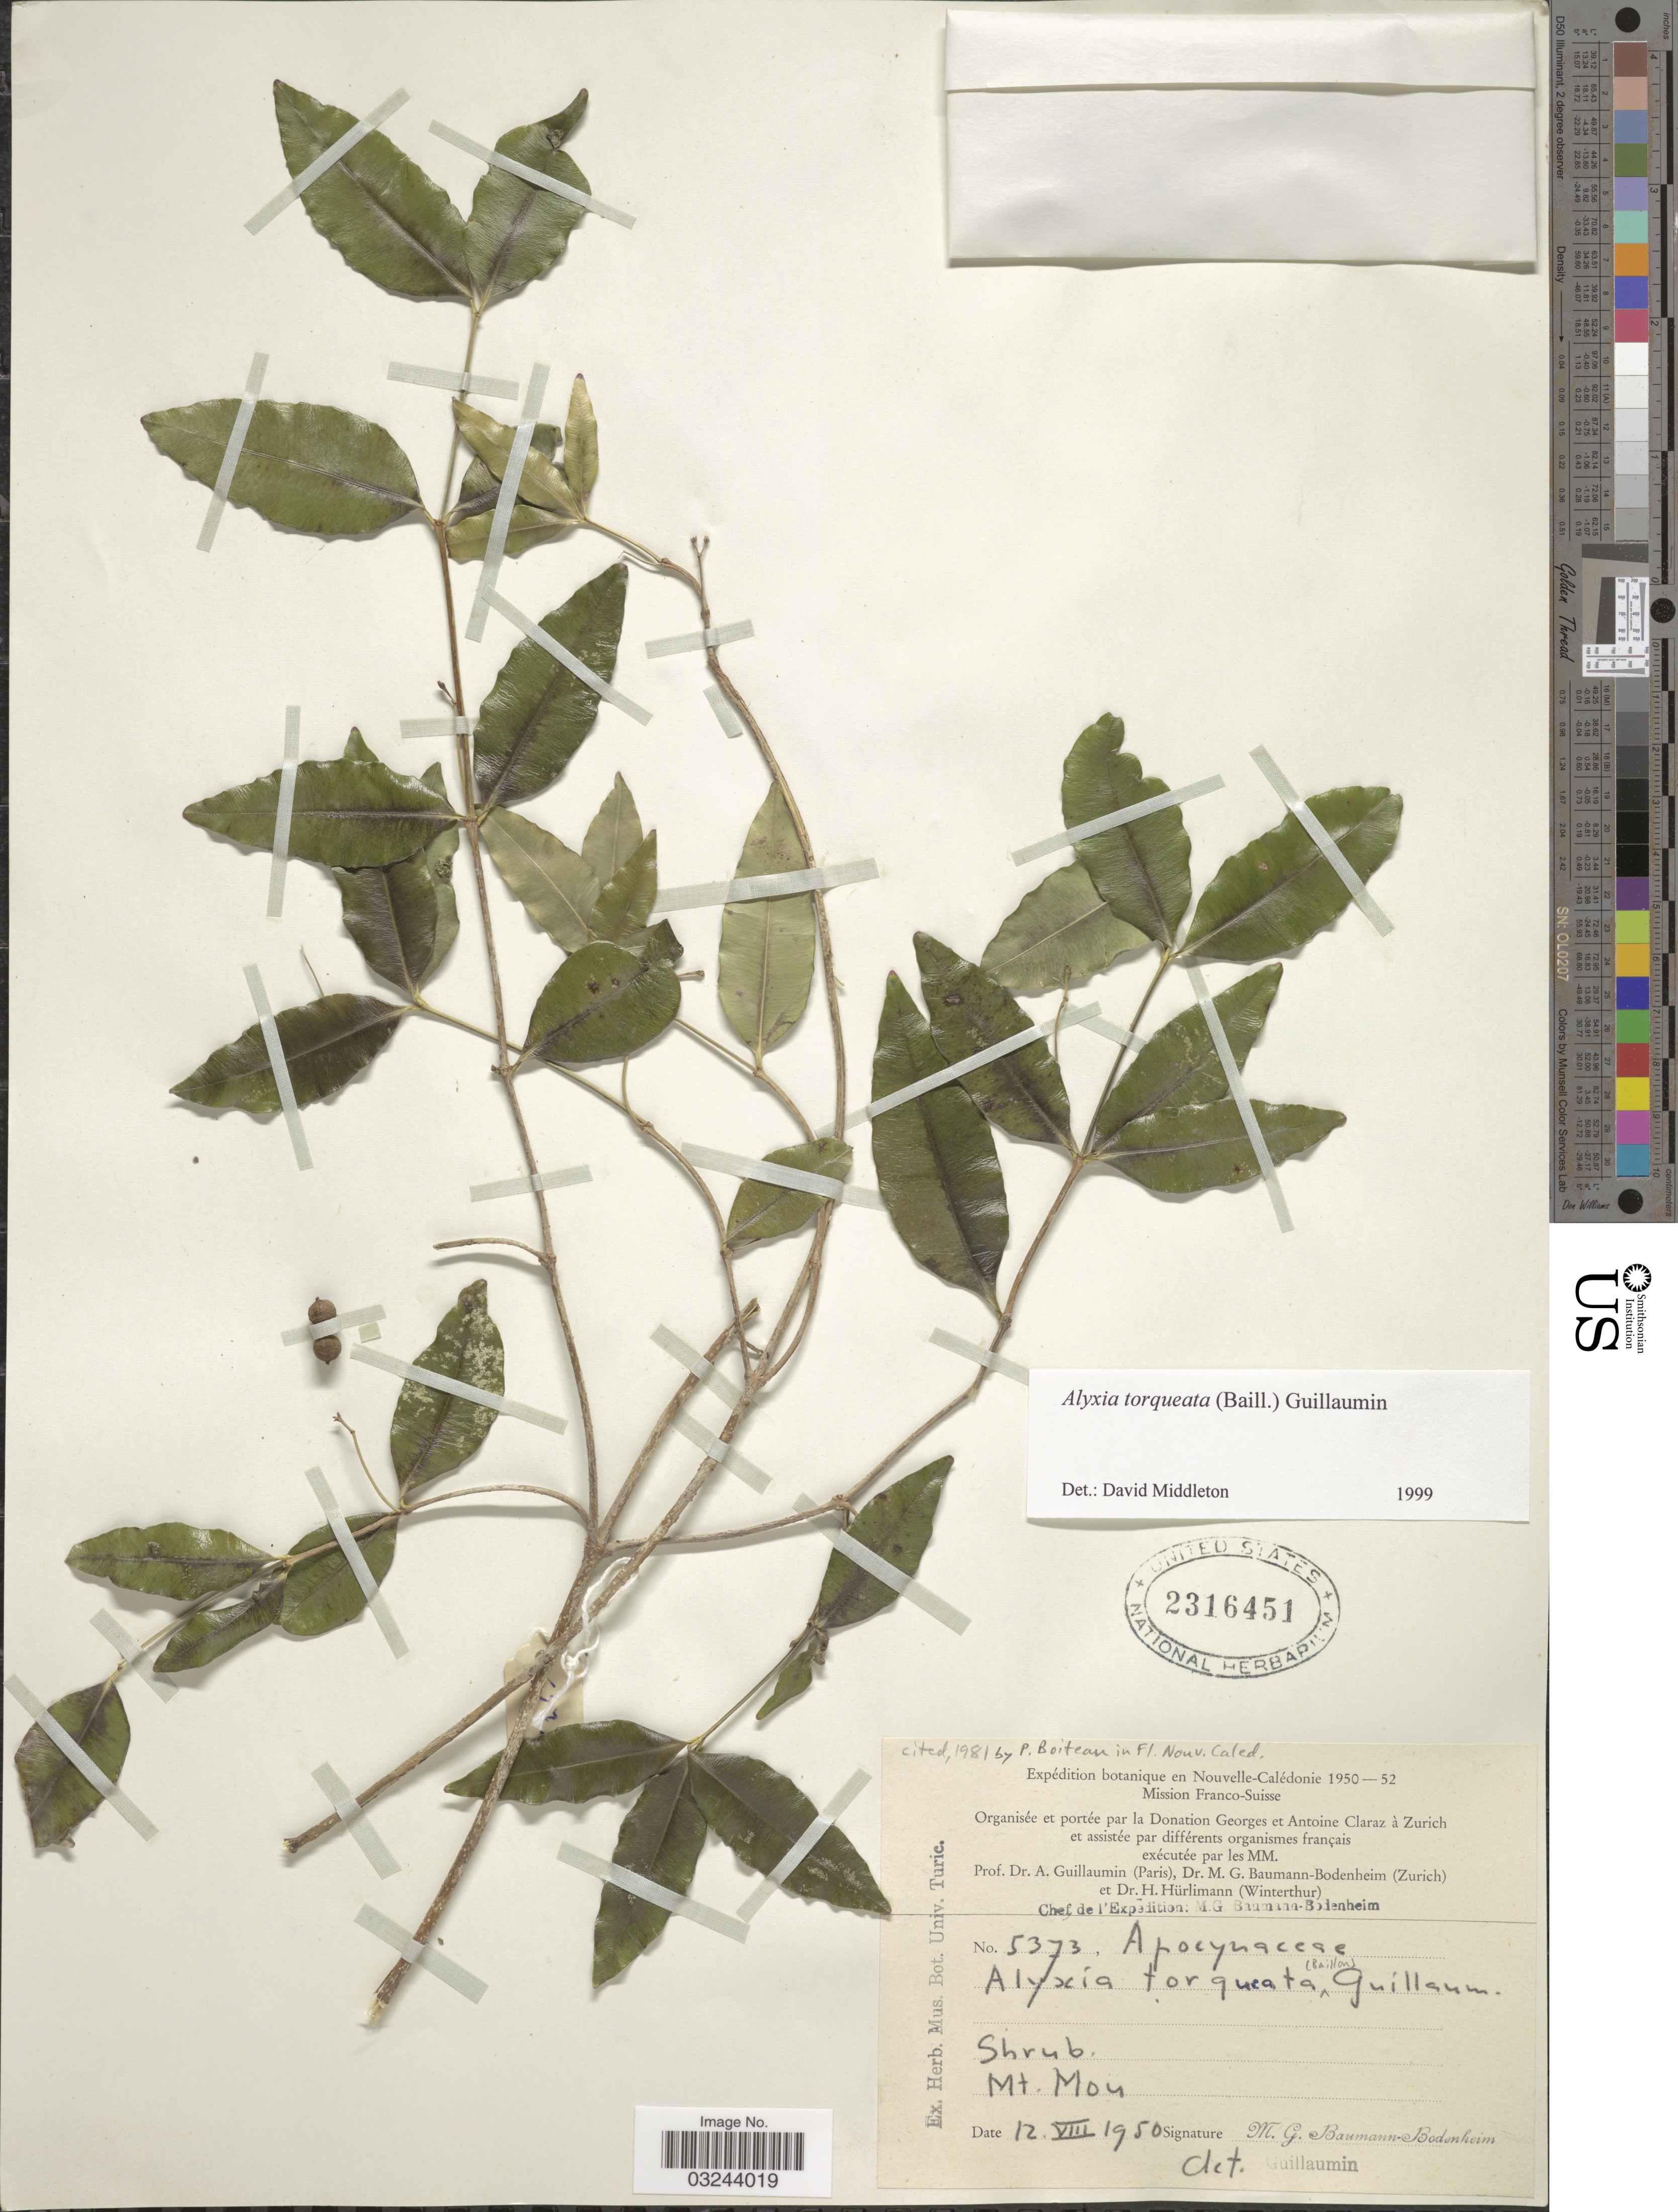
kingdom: Plantae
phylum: Tracheophyta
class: Magnoliopsida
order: Gentianales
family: Apocynaceae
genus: Alyxia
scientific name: Alyxia torquata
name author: (Baill.) Guillaumin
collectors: M. G. Baumann-Bodenheim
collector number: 5373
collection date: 1950-08-12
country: New Caledonia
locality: Nouvelle-Calédonie. Mt. Mou.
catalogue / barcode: US 2316451